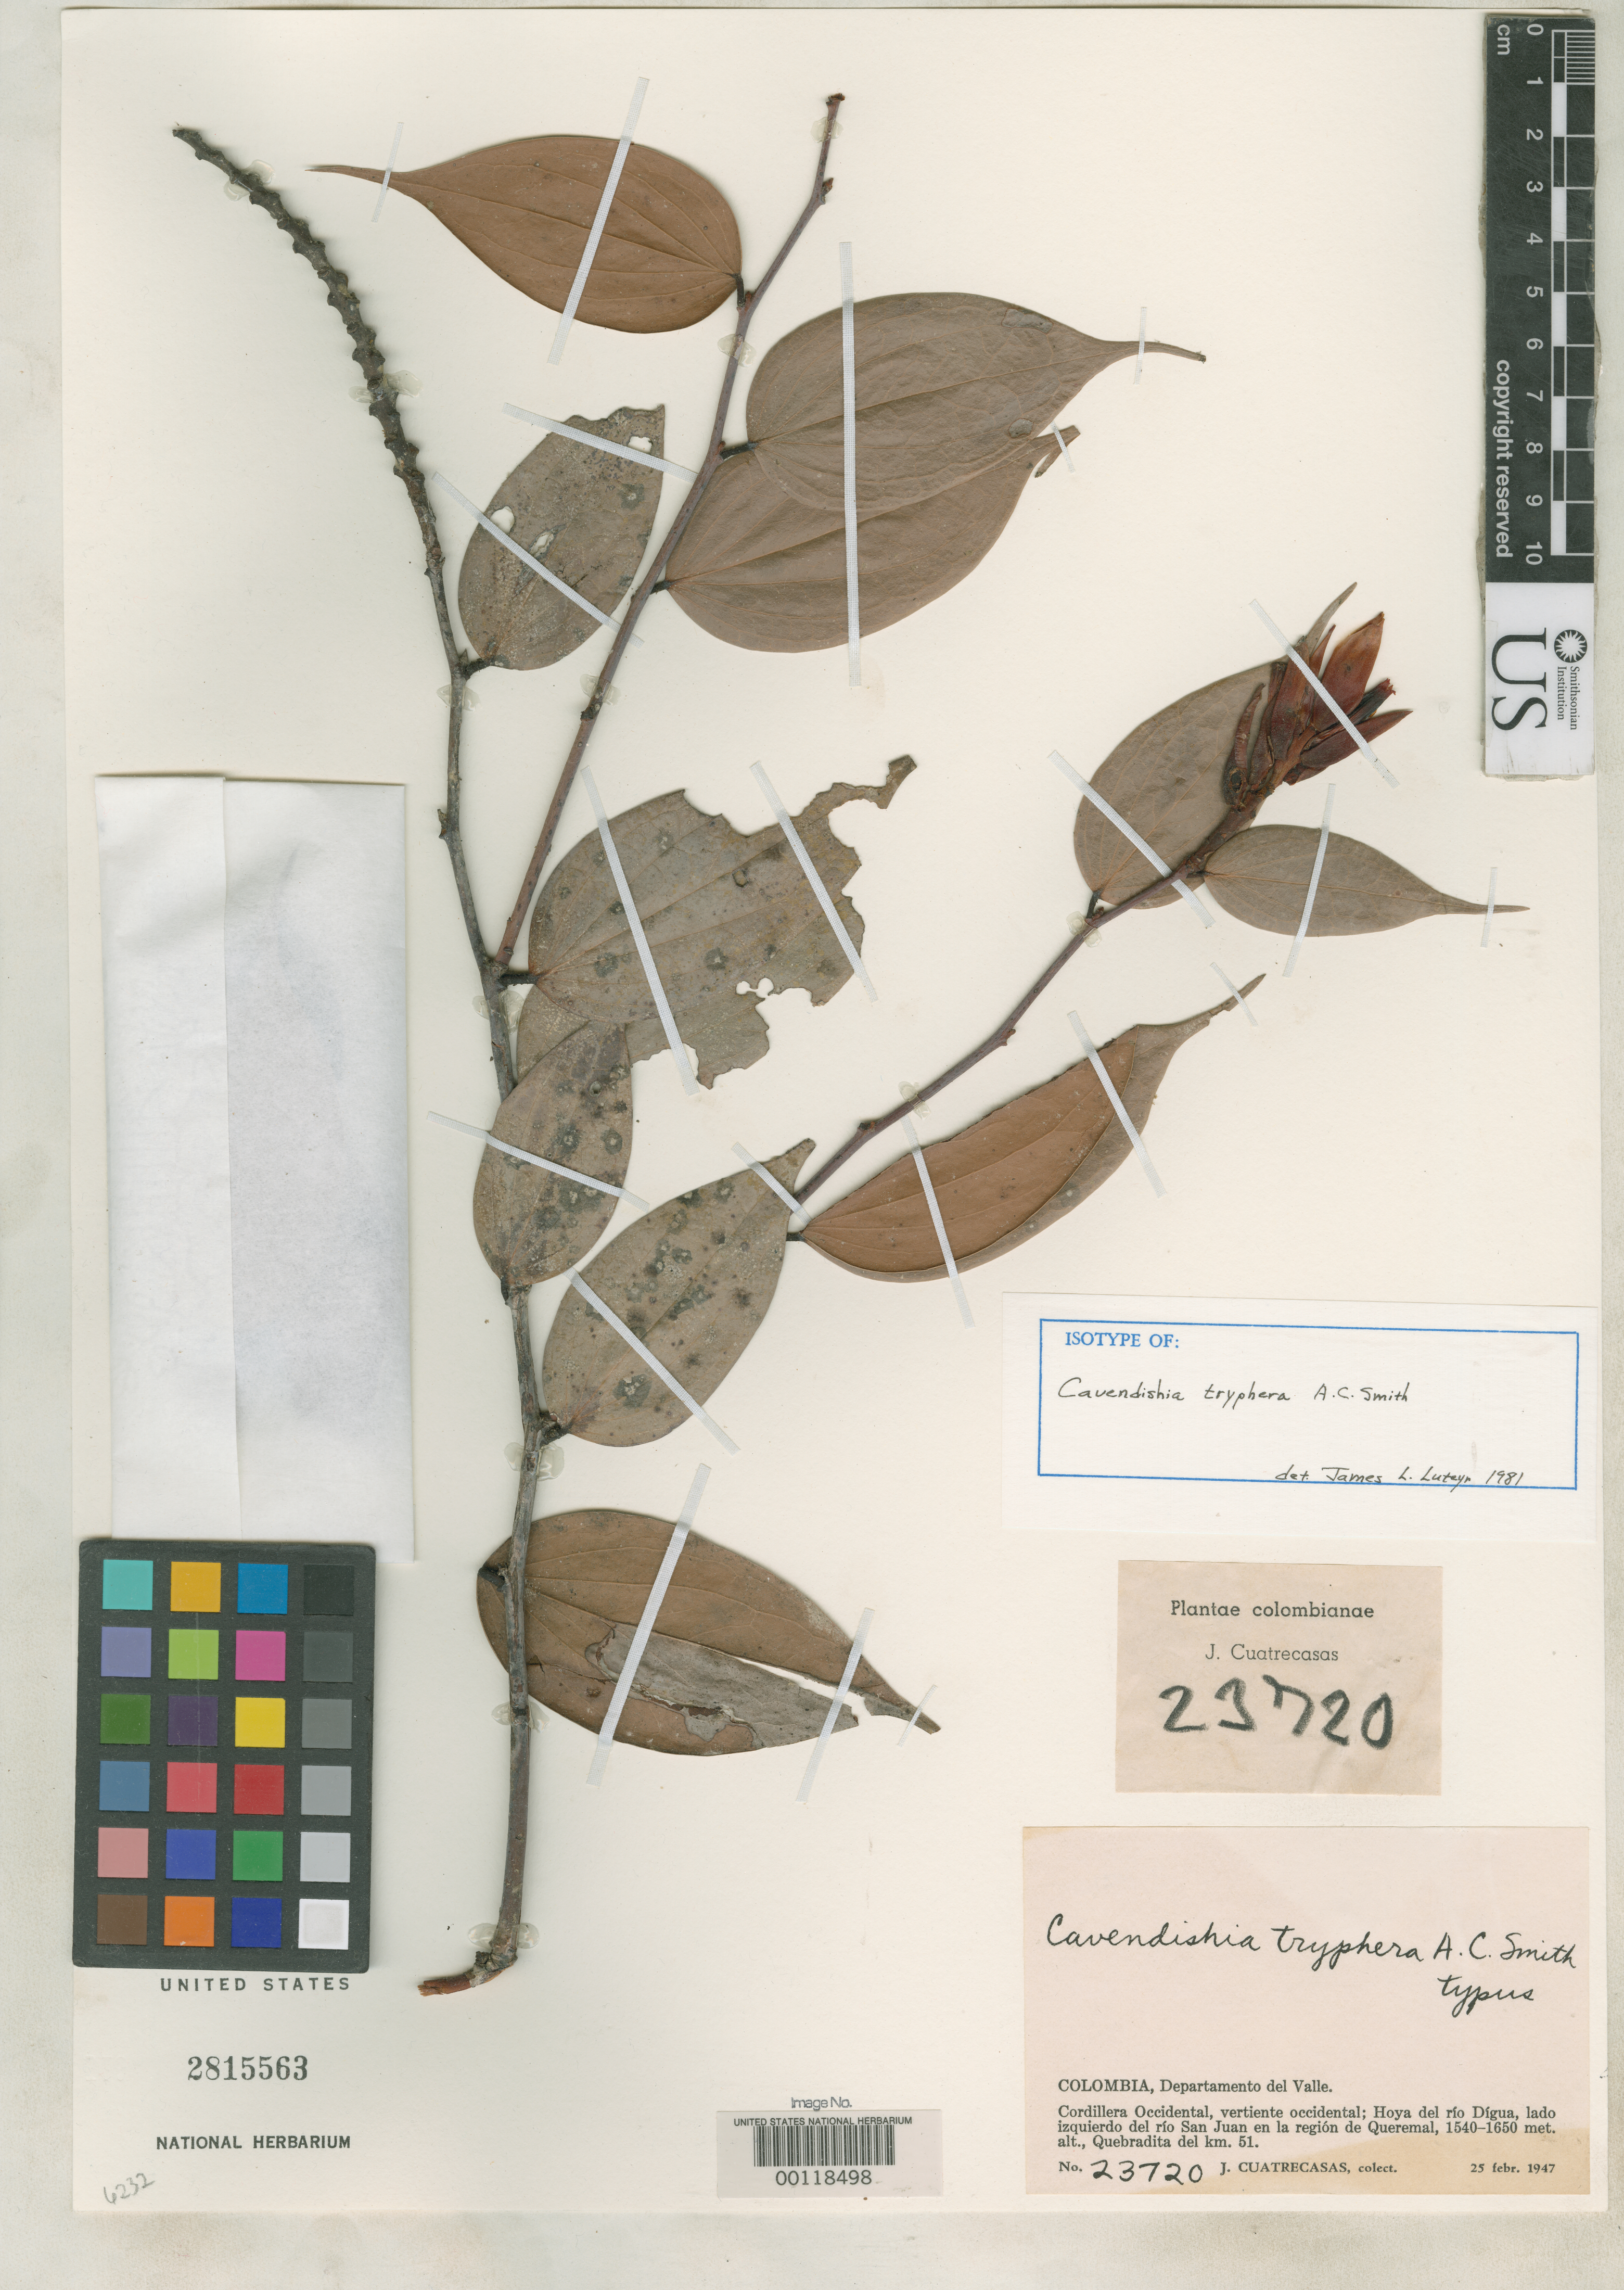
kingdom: Plantae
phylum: Tracheophyta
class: Magnoliopsida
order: Ericales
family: Ericaceae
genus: Cavendishia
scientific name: Cavendishia tryphera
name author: A.C. Sm.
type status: Isotype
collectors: J. Cuatrecasas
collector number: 23720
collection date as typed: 25 Feb 1947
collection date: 1947-02-25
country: Colombia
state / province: Valle del Cauca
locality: Cordillera Occidental, Vertiente Occidental, Hoya del Rio Digua, Rio San Juan en la region de Queremal.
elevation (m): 1540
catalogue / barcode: US 2815563